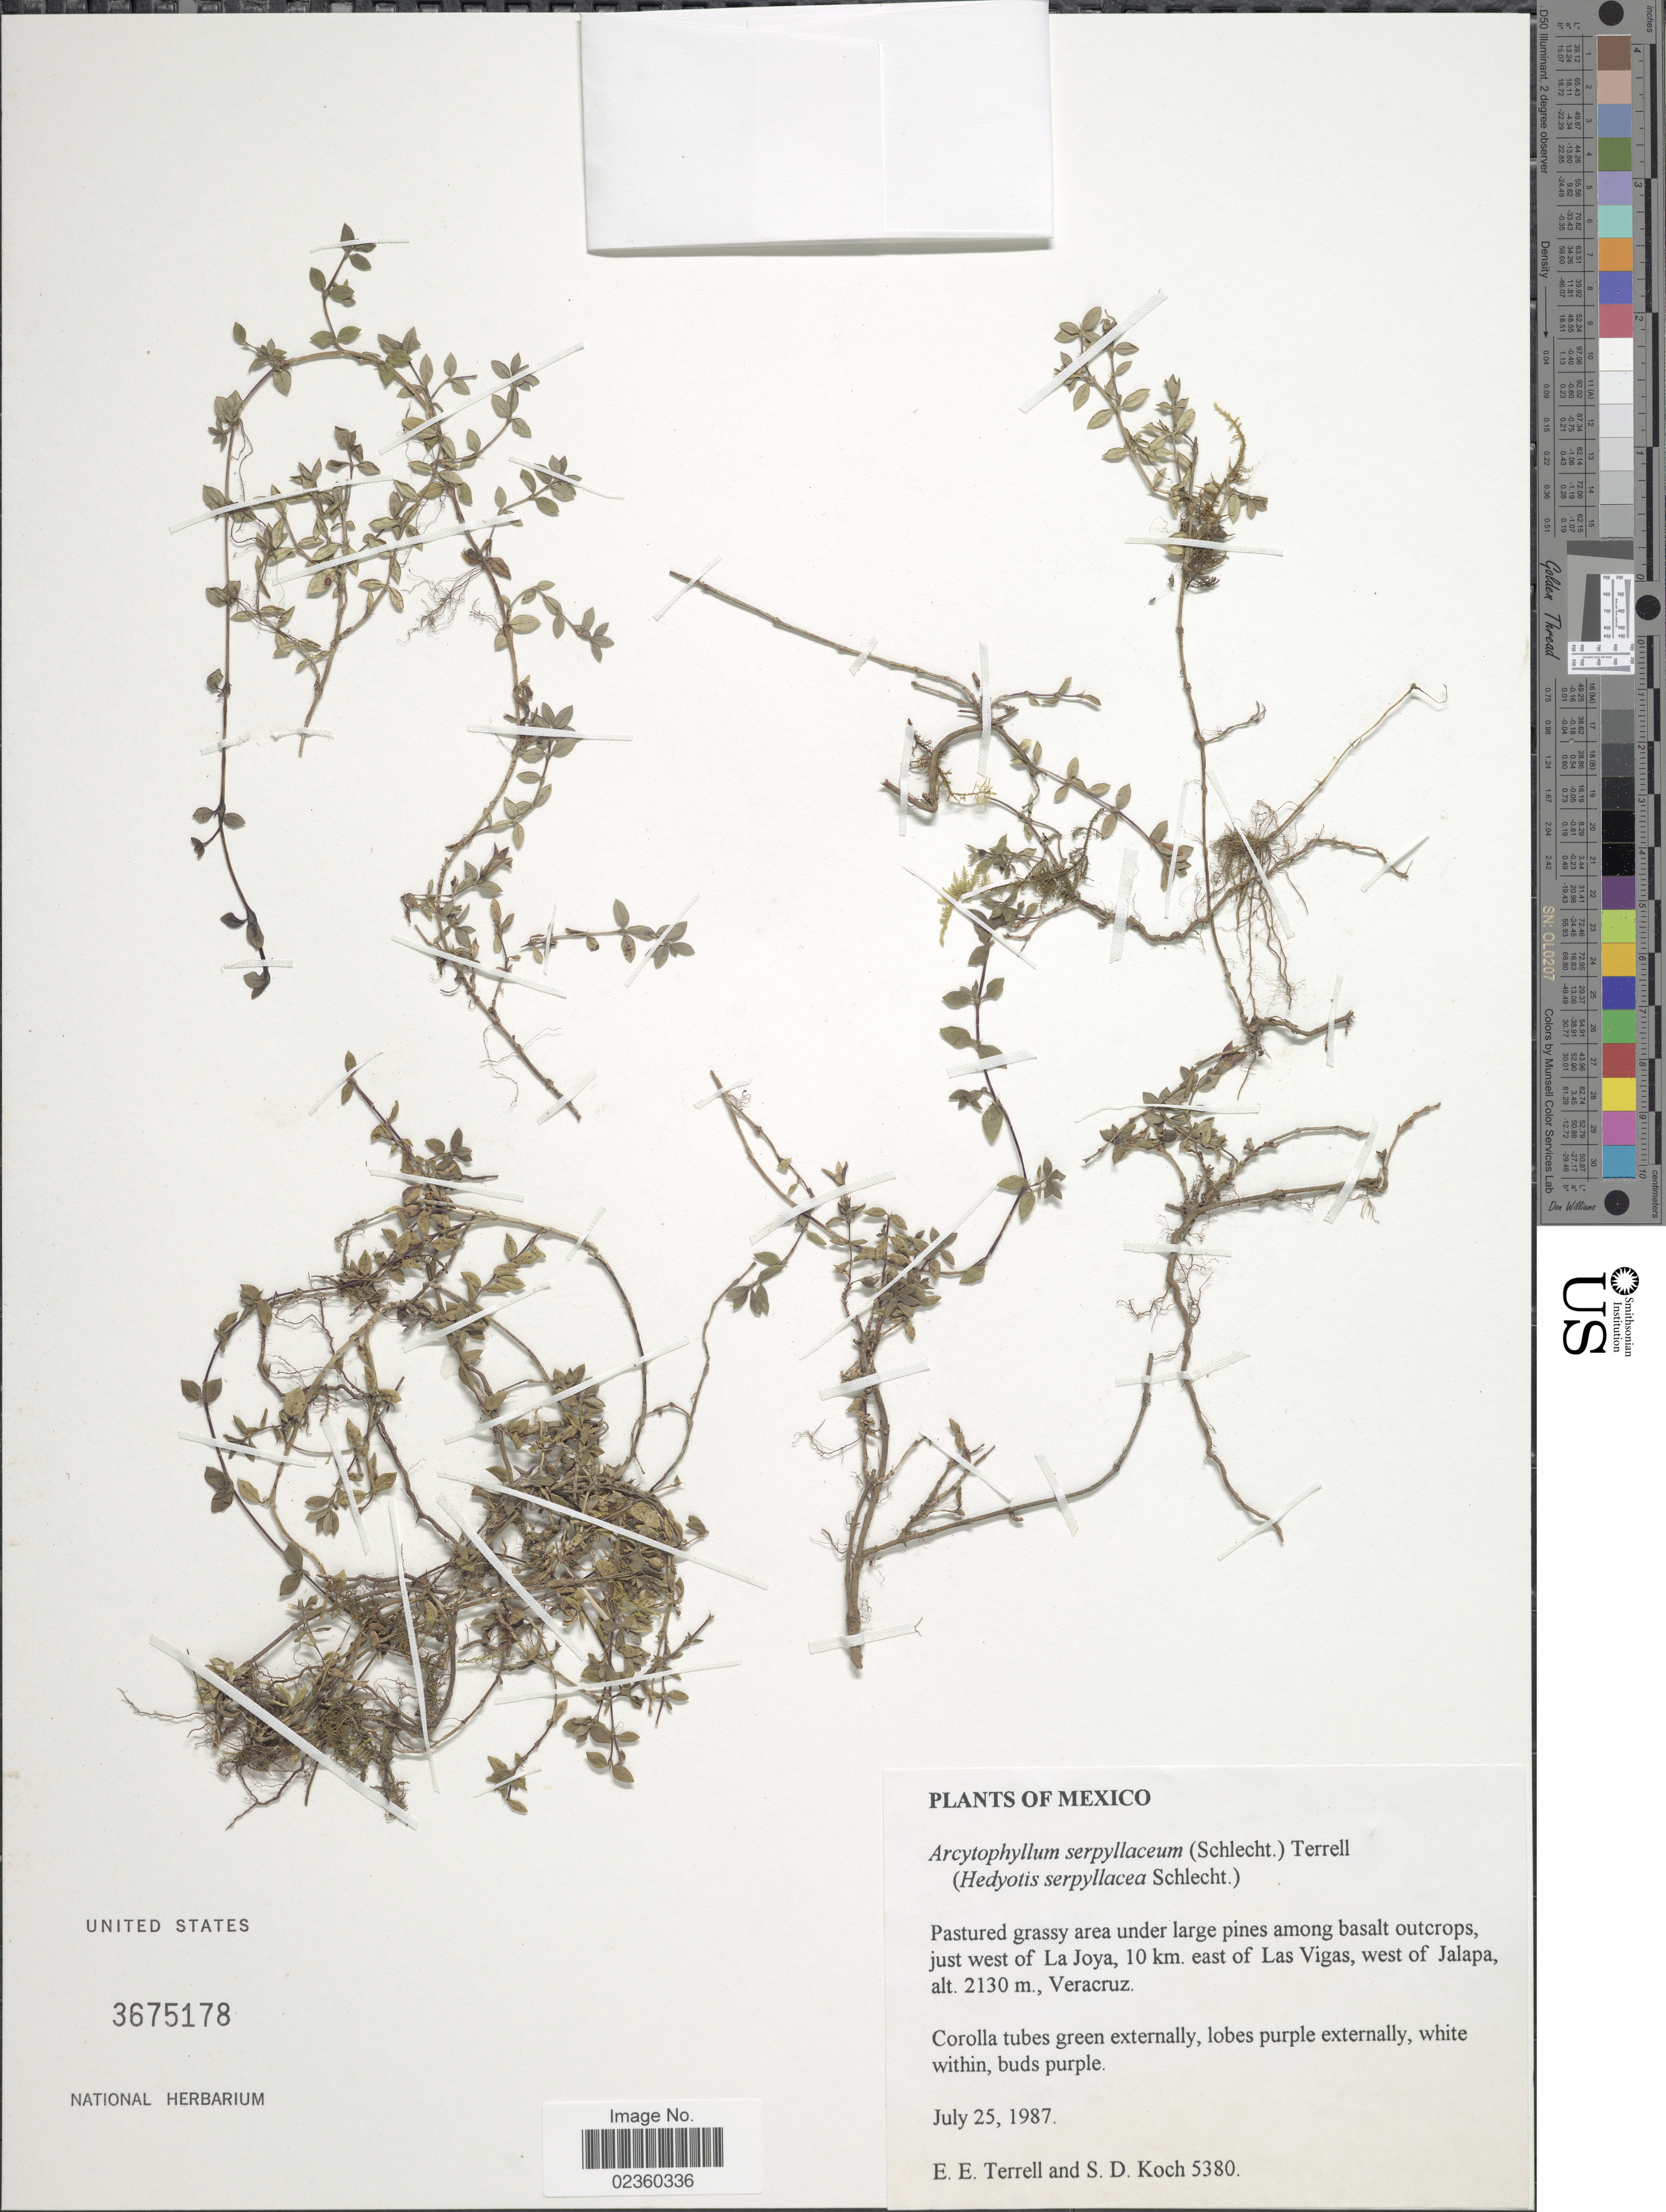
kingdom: Plantae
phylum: Tracheophyta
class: Magnoliopsida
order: Gentianales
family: Rubiaceae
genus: Terrellianthus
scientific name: Terrellianthus serpyllaceus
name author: (Schltdl.) Borhidi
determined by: Florentin, Mariela Nunez, (CTES), Instituto de Botanica del Nordeste (ARGENTINA)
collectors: E. E. Terrell & S. D. Koch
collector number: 5380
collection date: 1987-07-25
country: Mexico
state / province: Veracruz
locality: Pastured grassy area under large pines among basalt outcrops, just west of La Joya, 10 km east of Las Vigas, west of Jalapa., Veracruz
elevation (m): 2130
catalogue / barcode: US 3675178